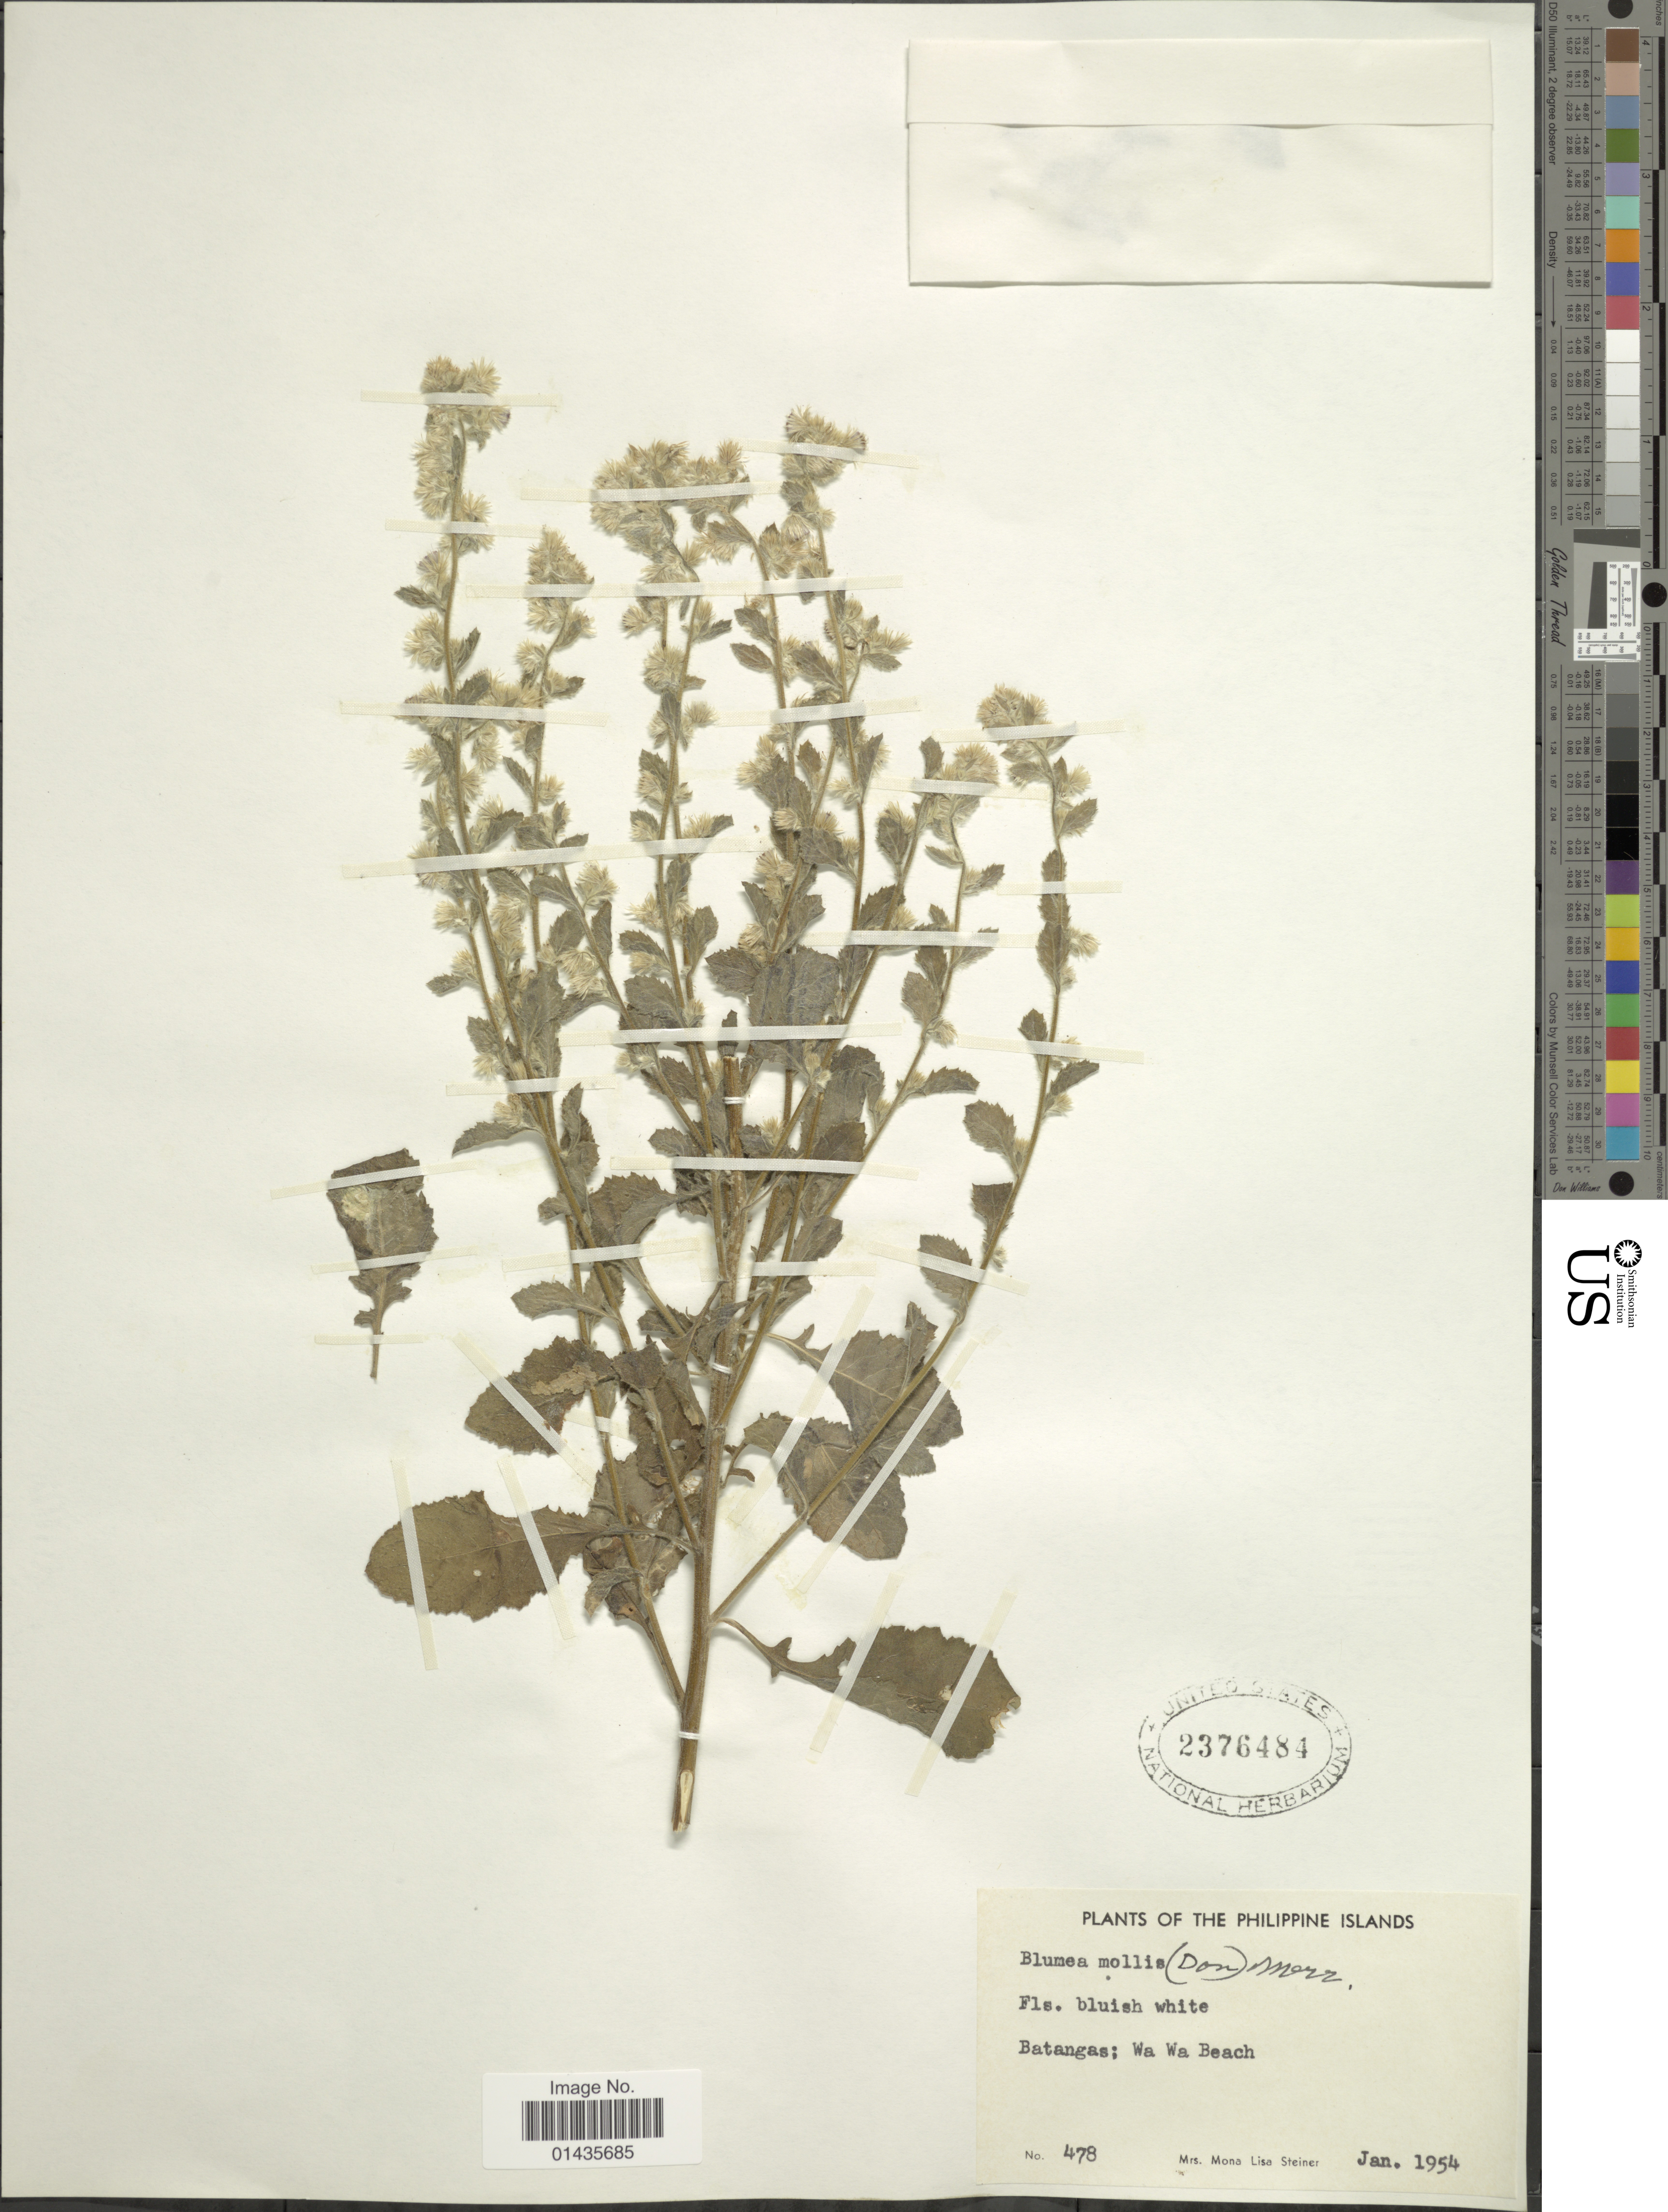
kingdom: Plantae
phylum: Tracheophyta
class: Magnoliopsida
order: Asterales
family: Asteraceae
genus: Blumea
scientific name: Blumea mollis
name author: (D. Don) Merr.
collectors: M. Steiner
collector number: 478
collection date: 1954-01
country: Philippines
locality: Philippine Islands, Batangas, Wa Wa Beach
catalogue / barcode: US 2376484